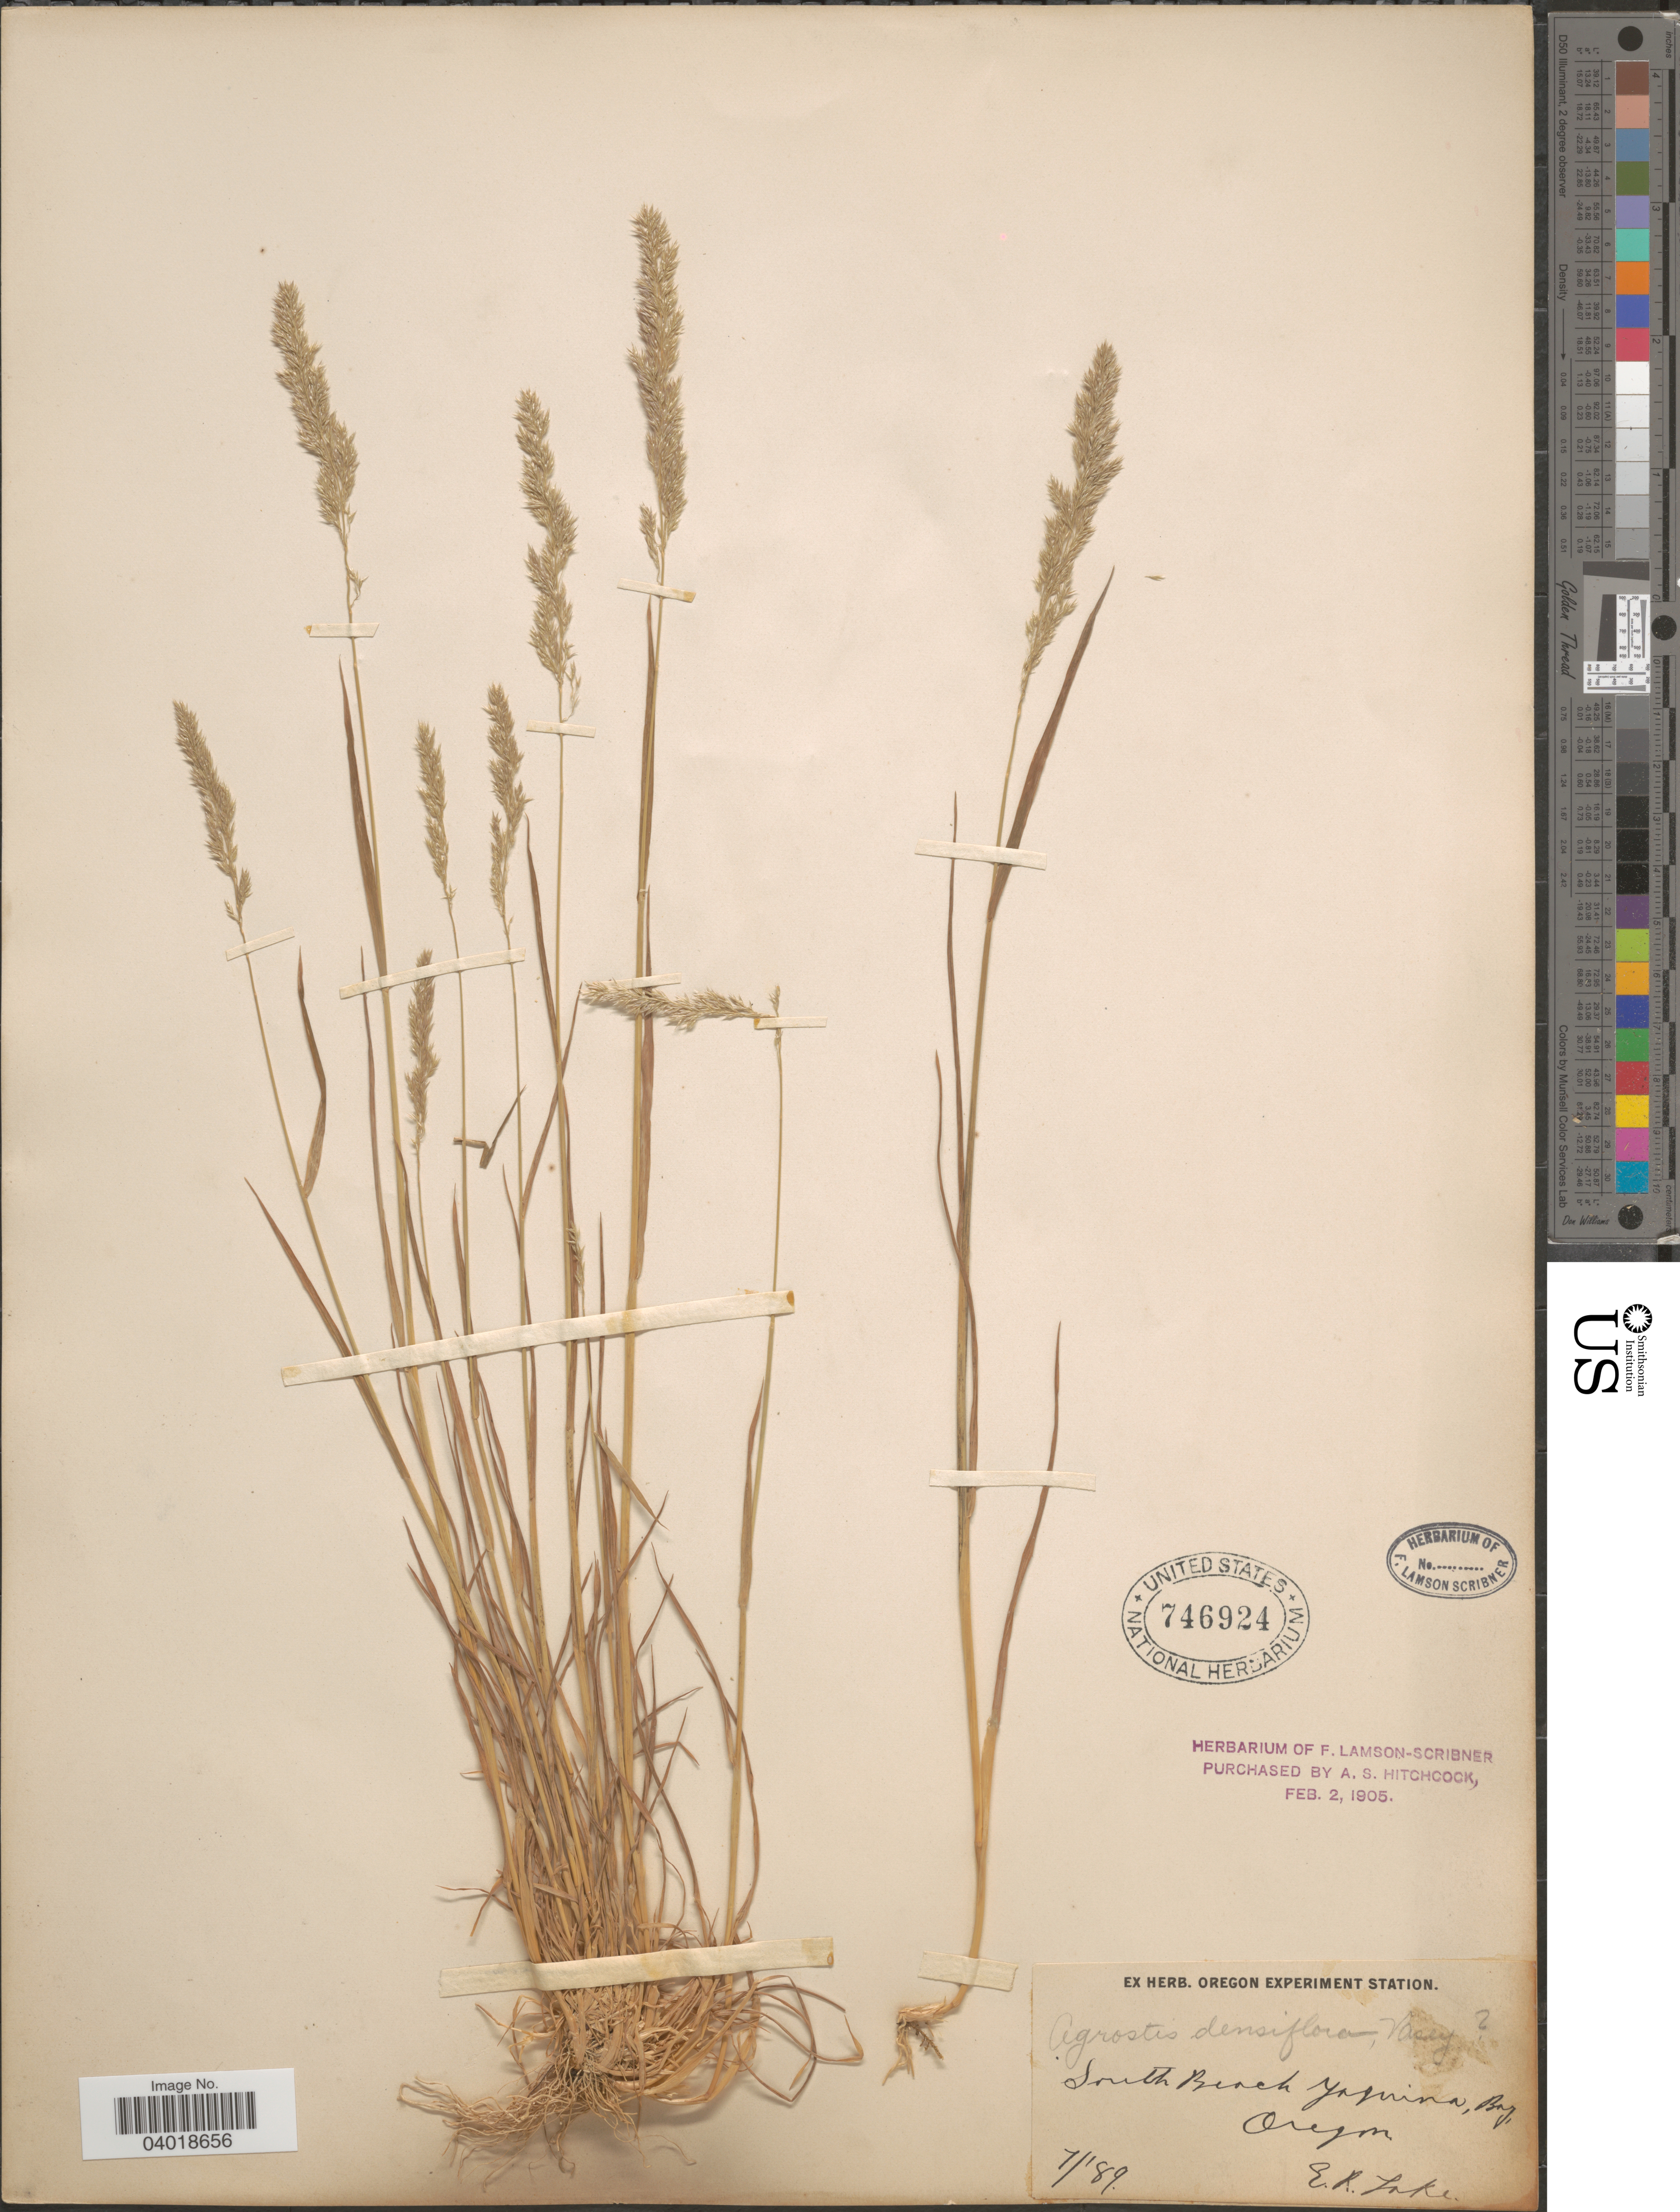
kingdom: Plantae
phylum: Tracheophyta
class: Liliopsida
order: Poales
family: Poaceae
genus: Agrostis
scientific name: Agrostis exarata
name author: Trin.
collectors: E. Lake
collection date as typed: Transcribed d/m/y: /7/89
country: United States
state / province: Oregon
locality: South Beach Yaquina Bay.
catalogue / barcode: US 746924